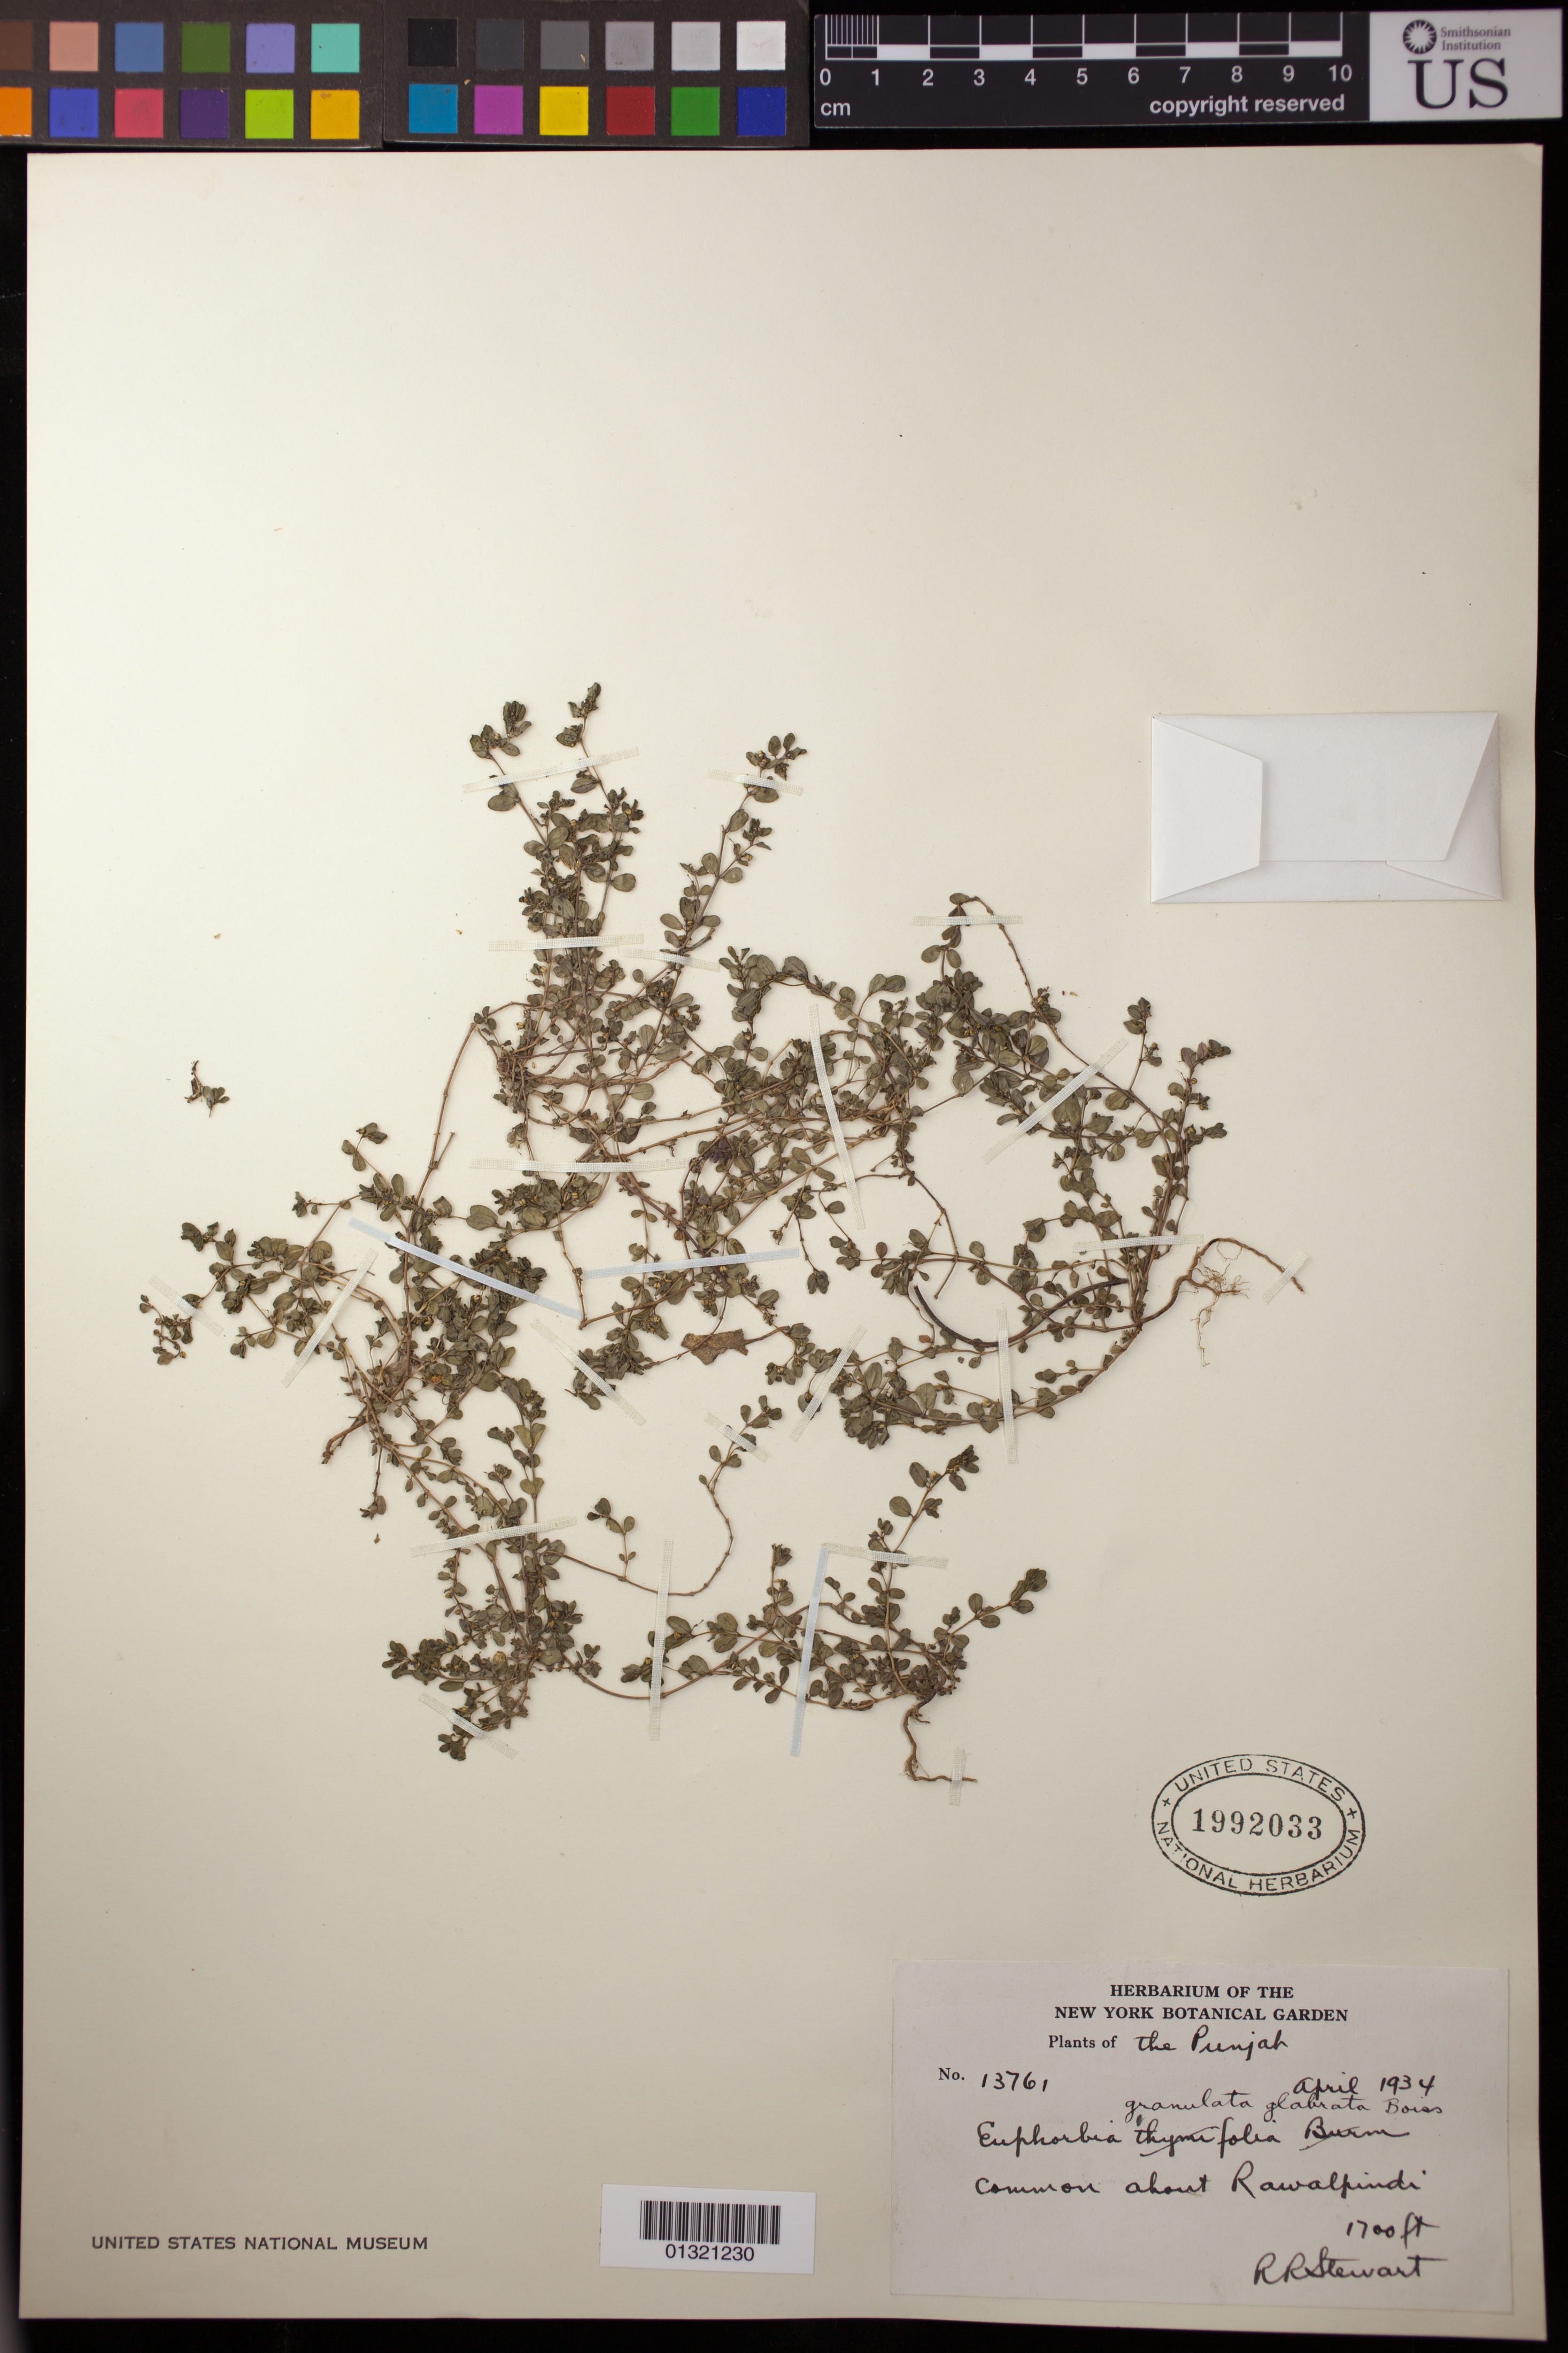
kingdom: Plantae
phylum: Tracheophyta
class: Magnoliopsida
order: Malpighiales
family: Euphorbiaceae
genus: Euphorbia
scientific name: Euphorbia sp.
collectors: R. R. Stewart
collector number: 13761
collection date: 1934-04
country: Pakistan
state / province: Punjab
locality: Rawalpindi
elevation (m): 518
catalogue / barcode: US 1992033